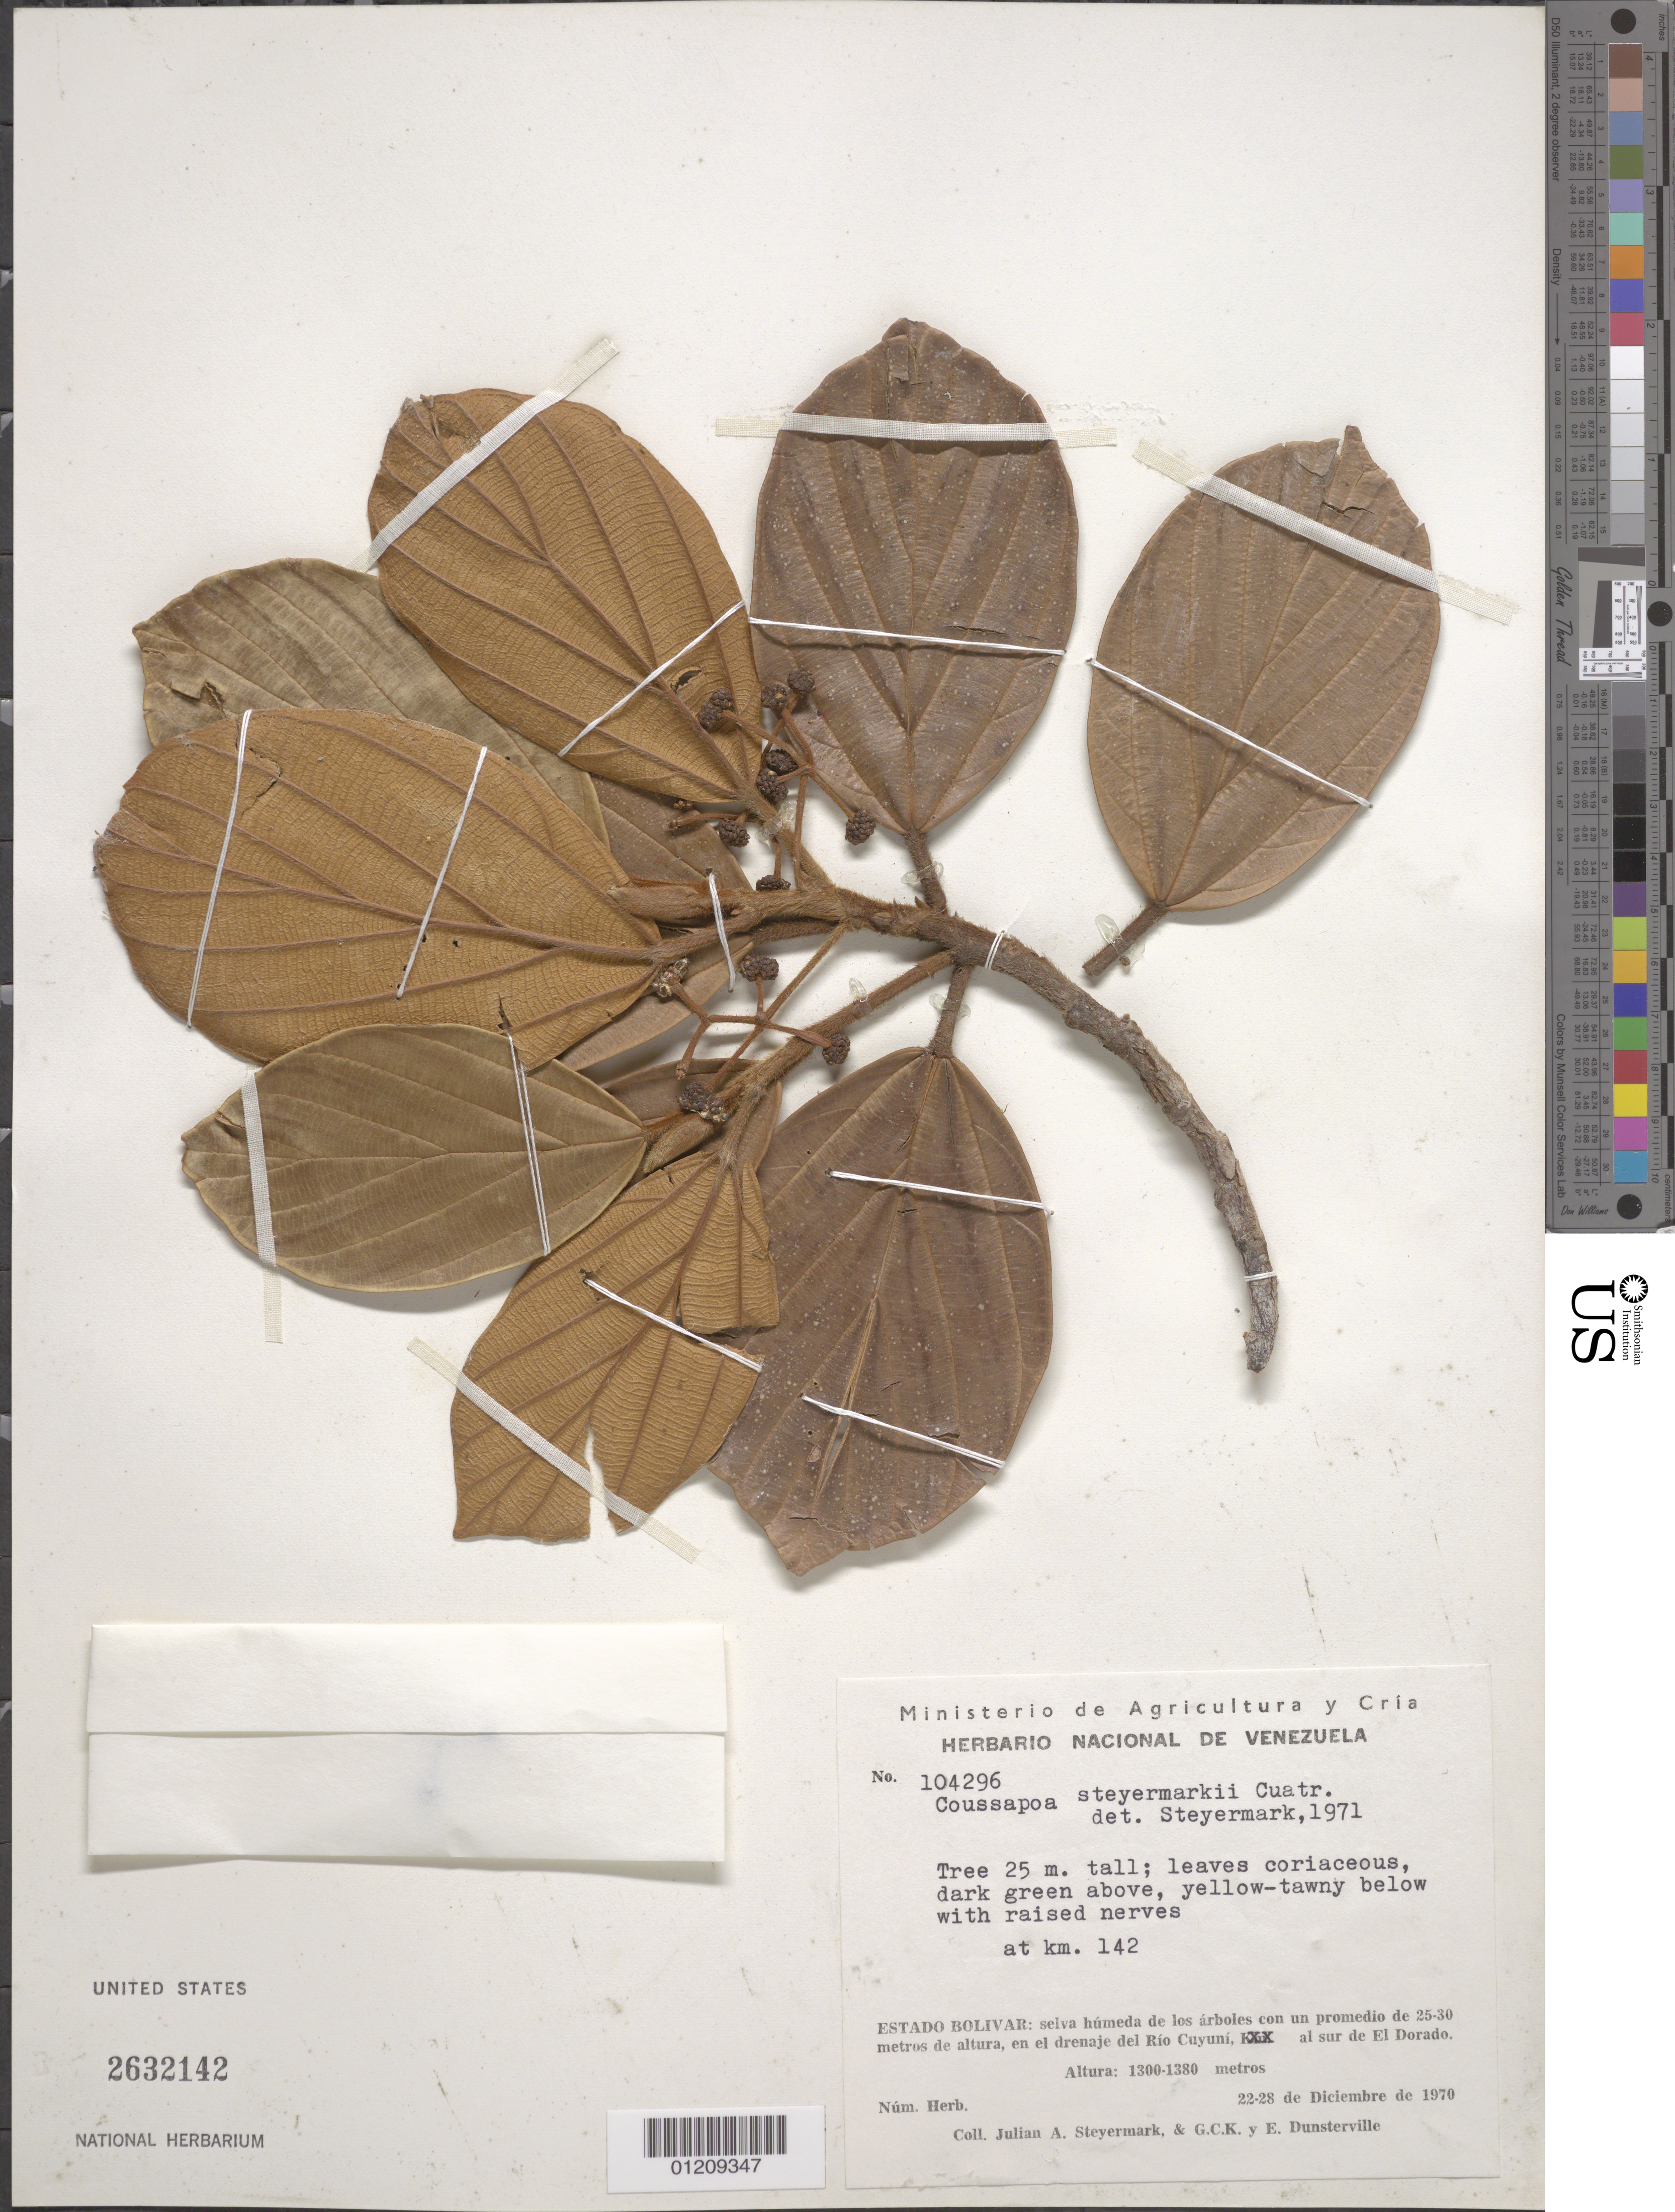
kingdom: Plantae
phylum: Tracheophyta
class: Magnoliopsida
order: Rosales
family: Urticaceae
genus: Coussapoa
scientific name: Coussapoa steyermarkii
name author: Cuatrec.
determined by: Steyermark, Julian A., (VEN)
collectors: J. Steyermark, G. C. K. Dunsterville & E. Dunsterville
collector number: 104296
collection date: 1970-12-22/1970-12-28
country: Venezuela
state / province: Bolívar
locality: En el drenaje del Río Cuyuní, al sur de El Dorado, at km 142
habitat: Selva humeda de los arboles con un promedio de 25-30 m de altura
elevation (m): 1300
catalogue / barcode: US 2632142